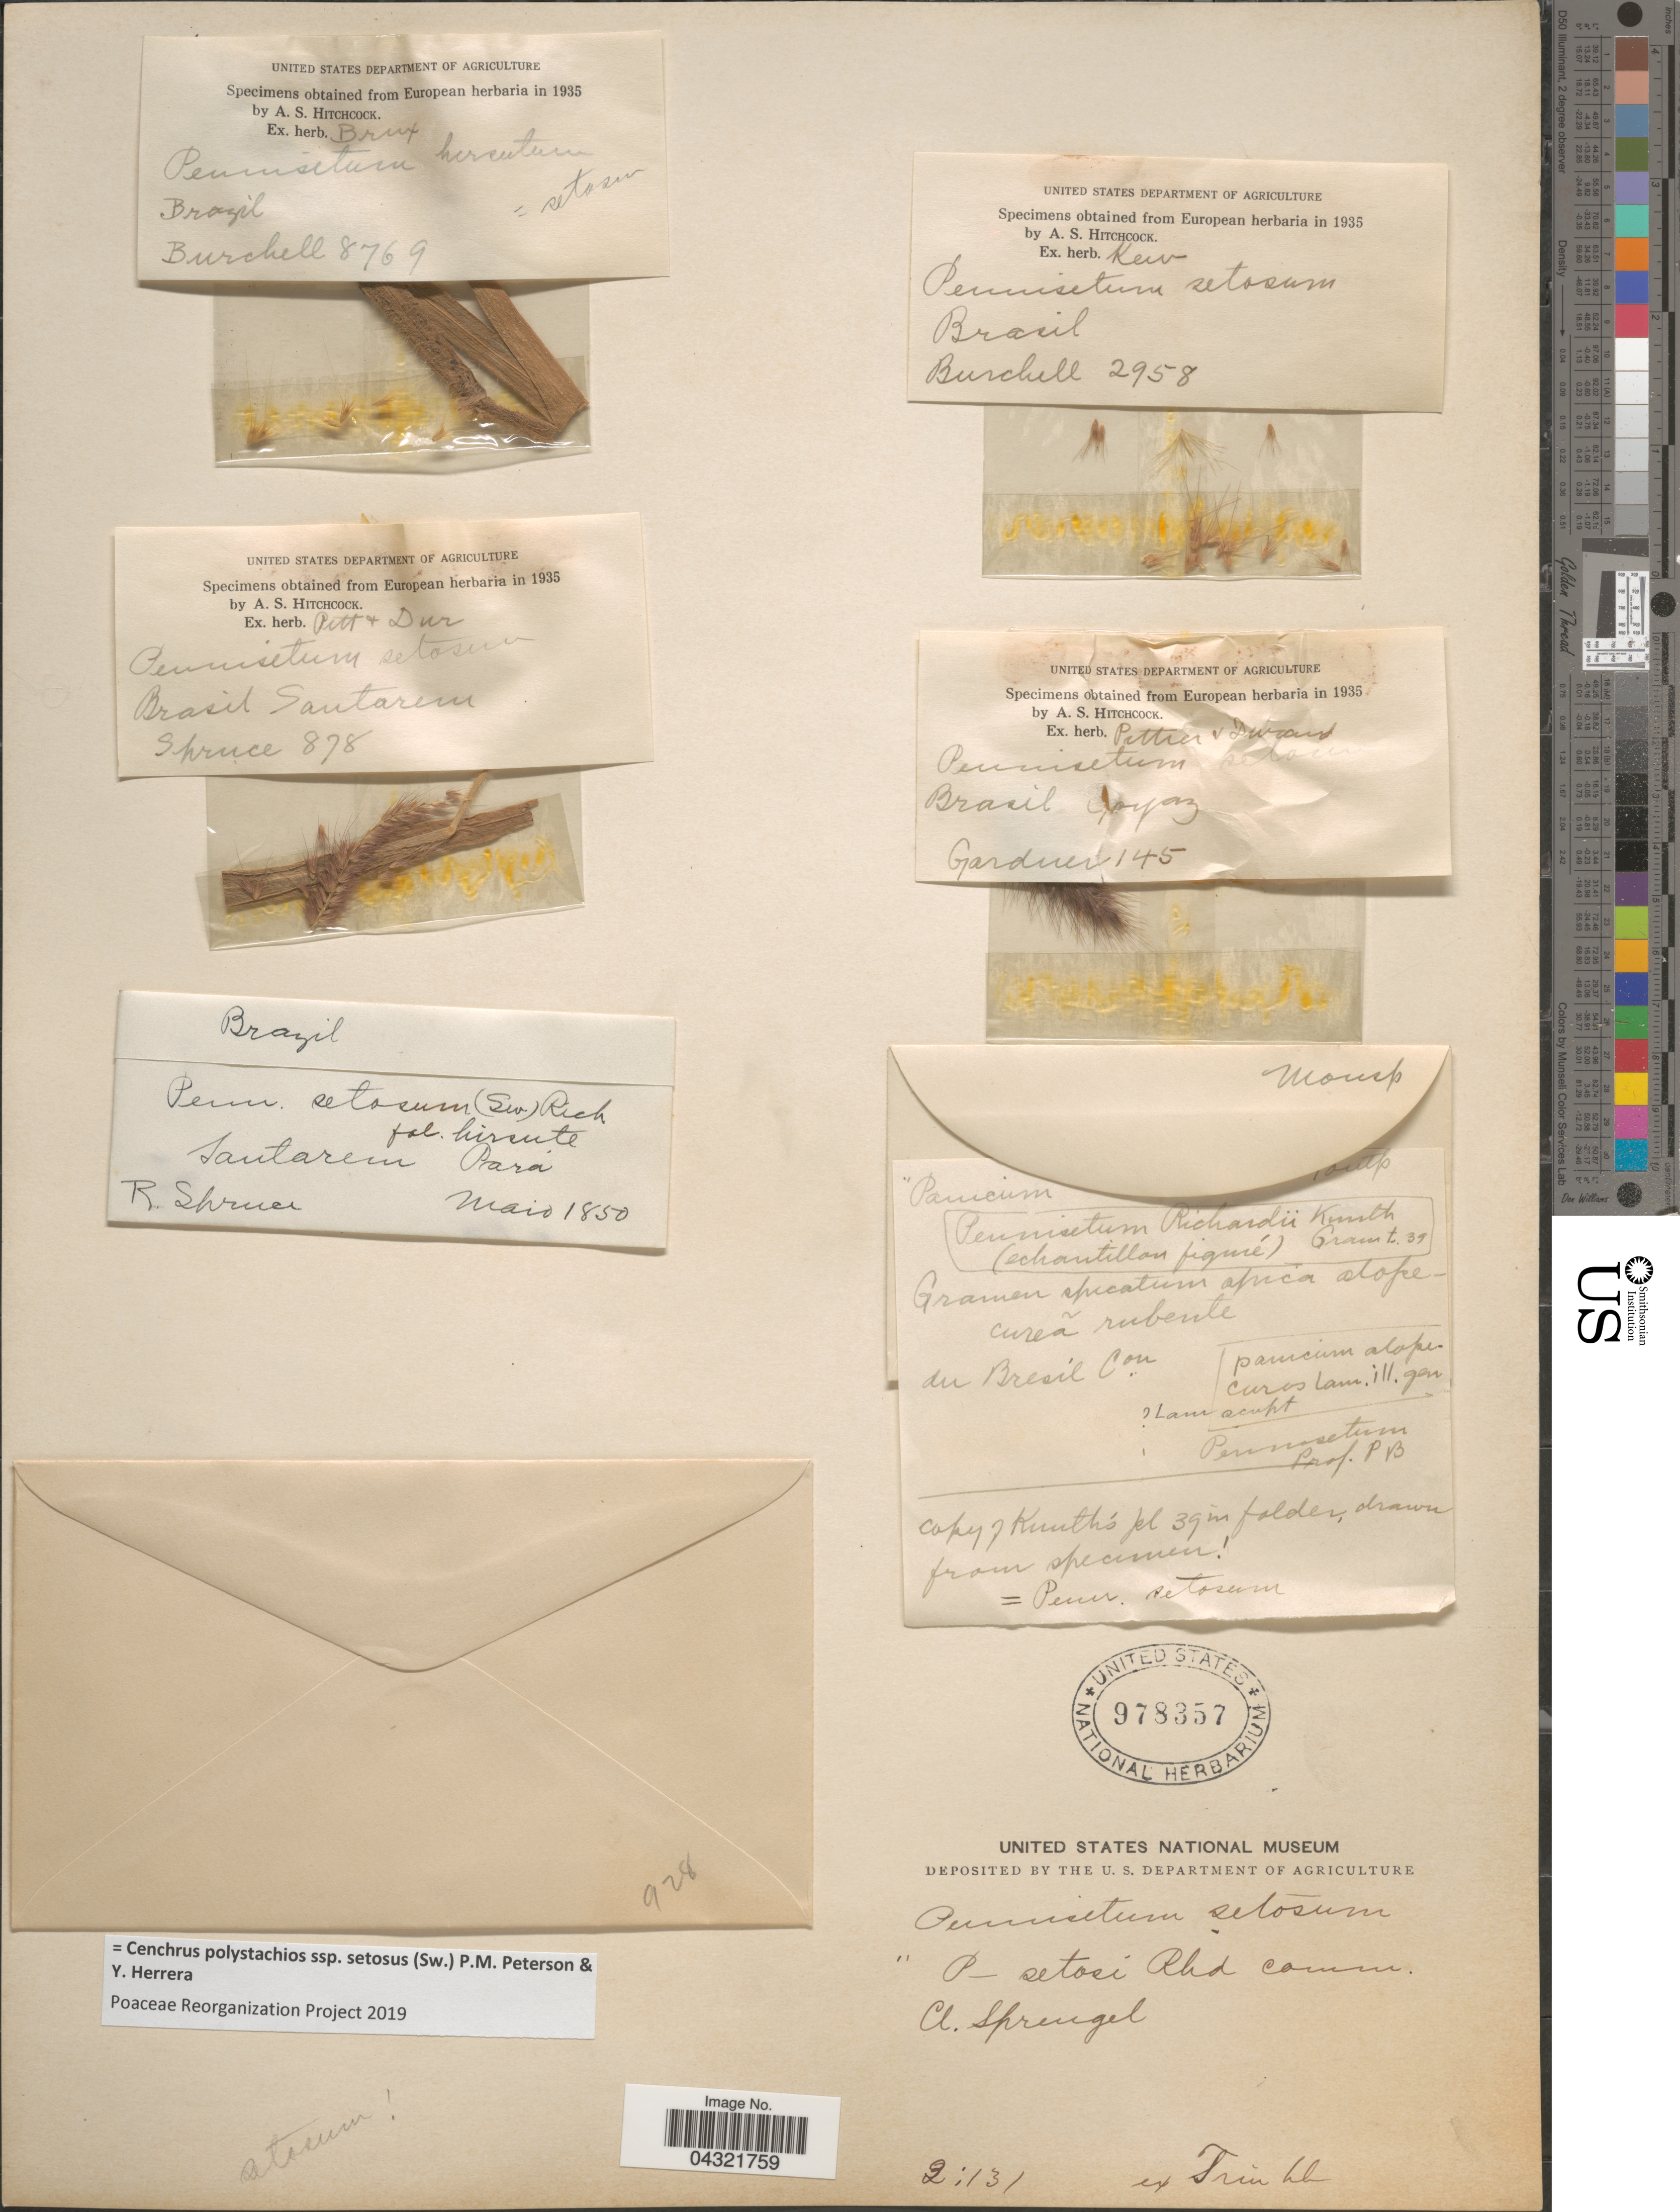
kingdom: Plantae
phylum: Tracheophyta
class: Liliopsida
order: Poales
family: Poaceae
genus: Cenchrus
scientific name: Cenchrus polystachios subsp. setosus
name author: (Sw.) P.M. Peterson & Y. Herrera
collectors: -. Spruce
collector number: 878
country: Brazil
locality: Santarem.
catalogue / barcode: US 978357-2